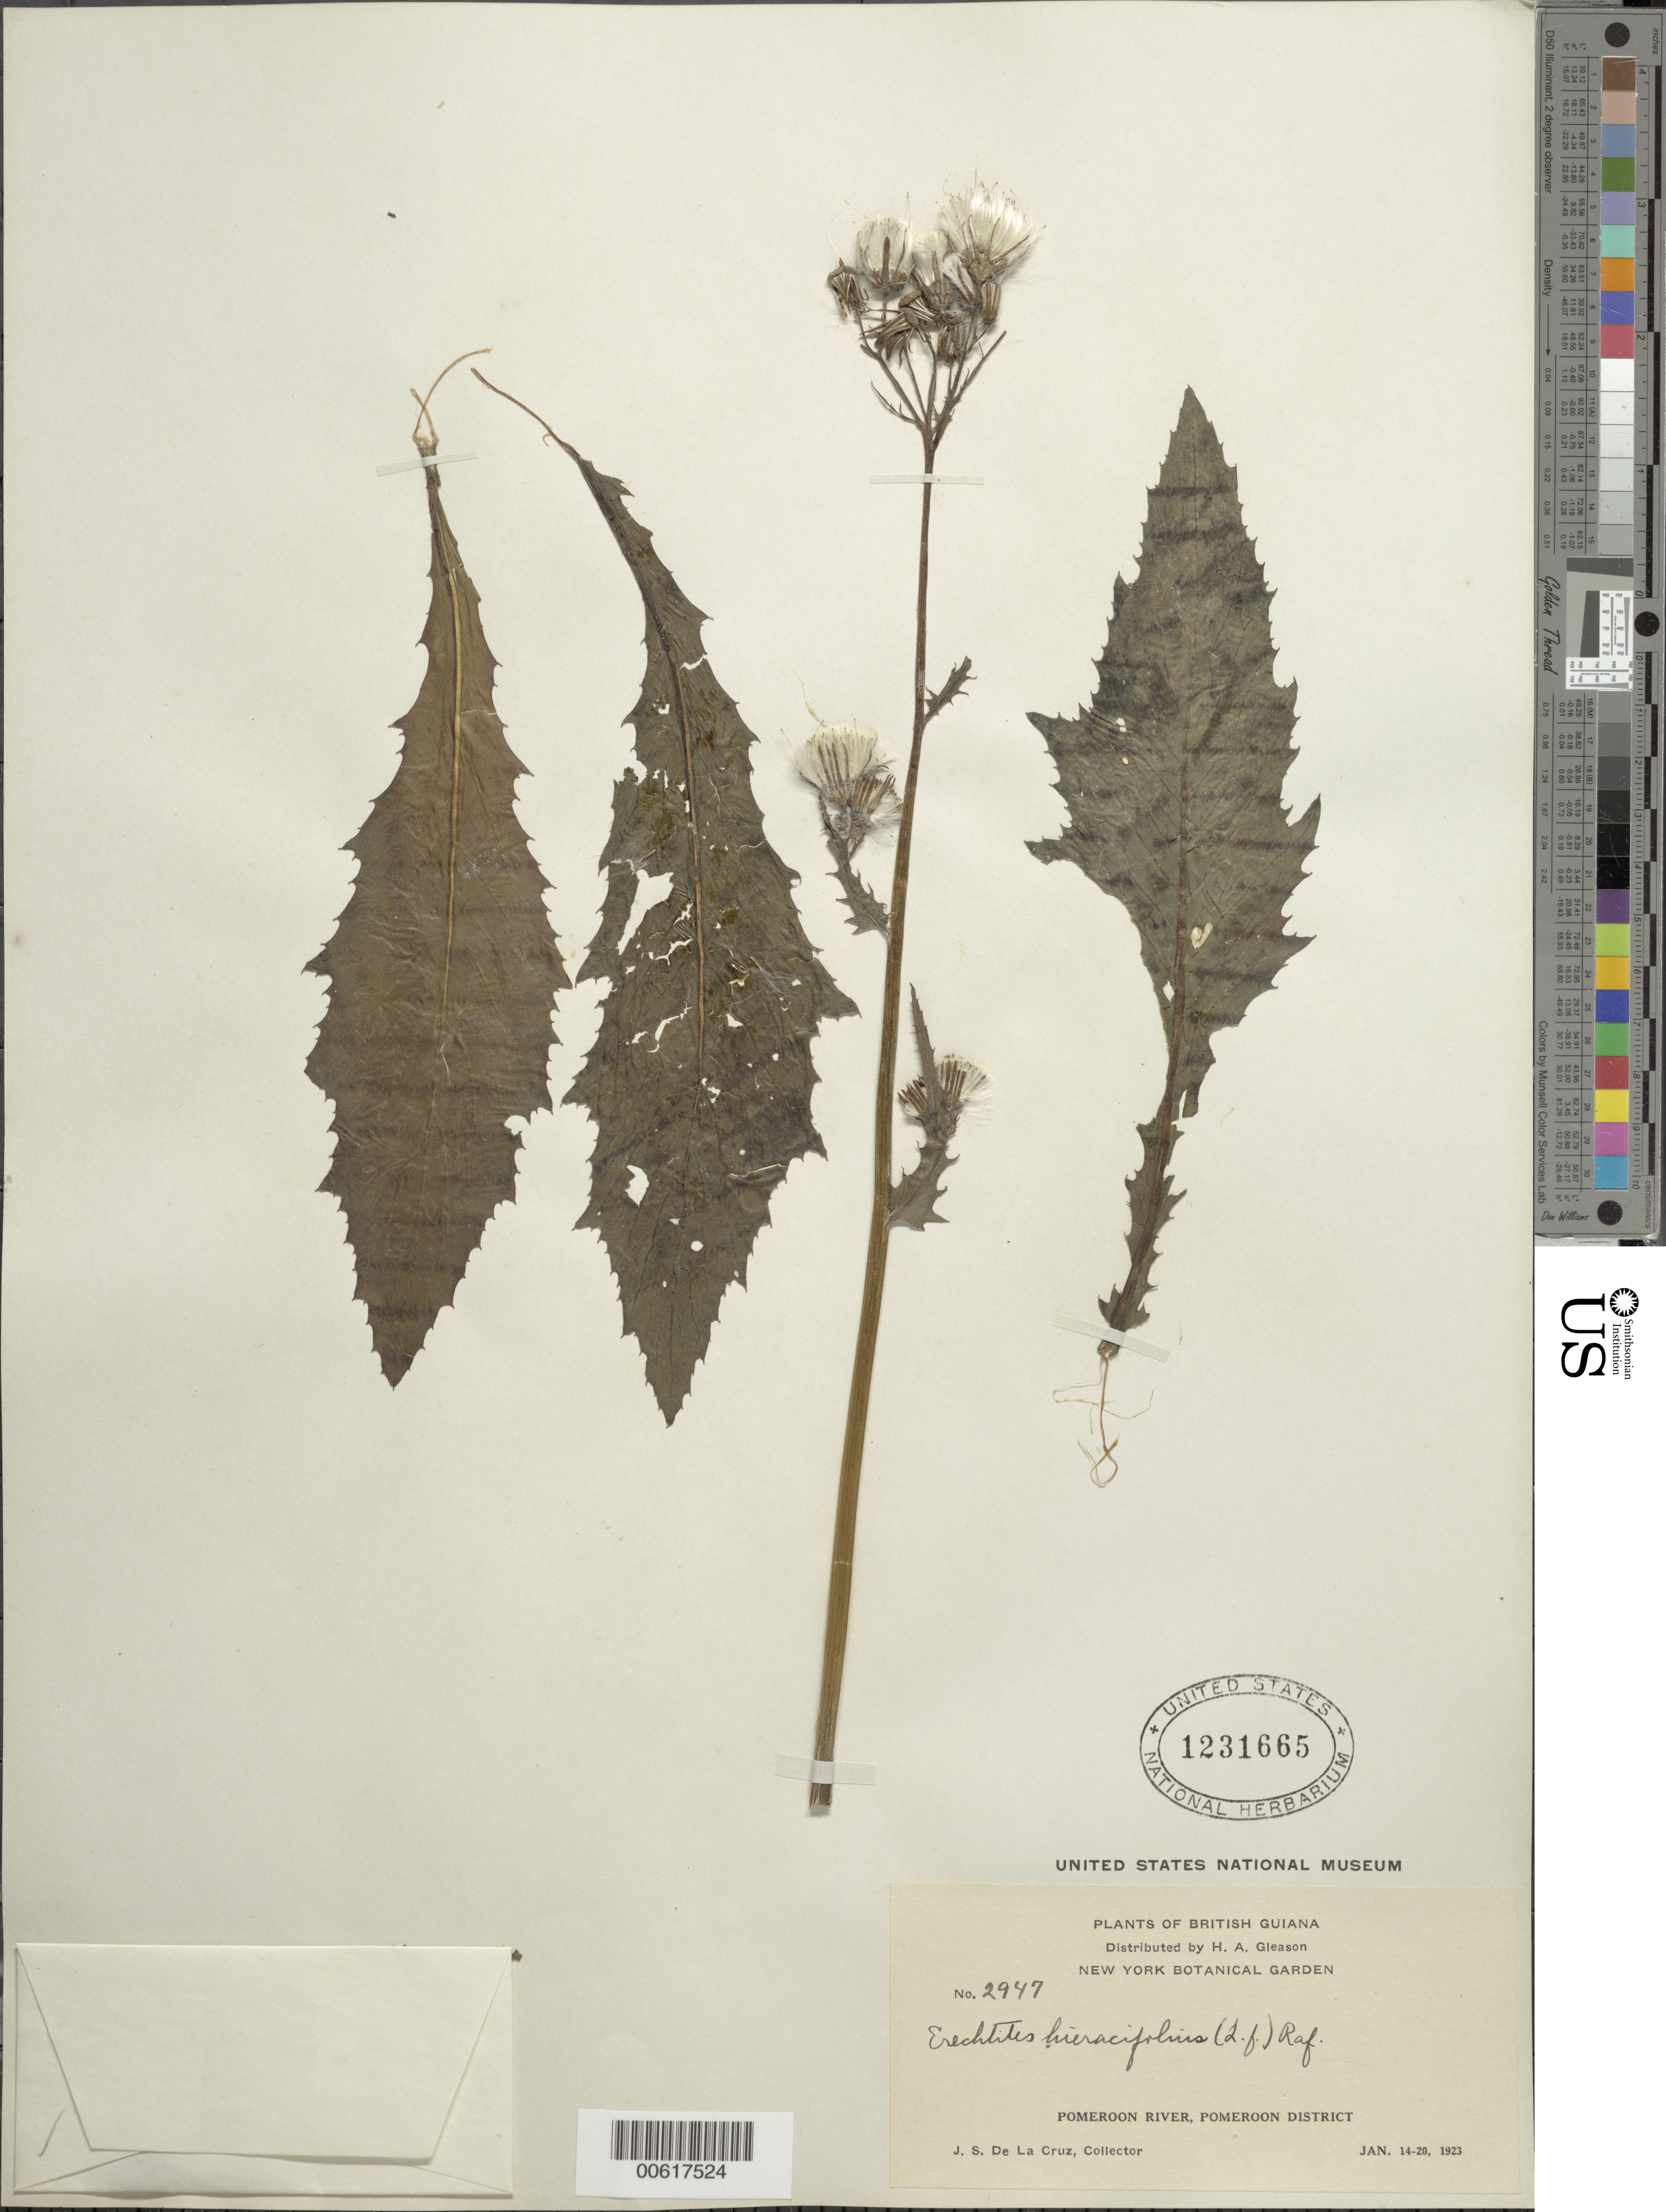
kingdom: Plantae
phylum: Tracheophyta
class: Magnoliopsida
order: Asterales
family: Asteraceae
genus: Erechtites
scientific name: Erechtites hieraciifolius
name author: (L.) Raf. ex DC.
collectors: J. S. de la Cruz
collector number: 2947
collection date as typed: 14-Jan-23 to 20-Jan-23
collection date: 1923-01-14/1923-01-20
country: Guyana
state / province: Pomeroon-Supenaam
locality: Pomeroon R.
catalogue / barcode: US 1231665